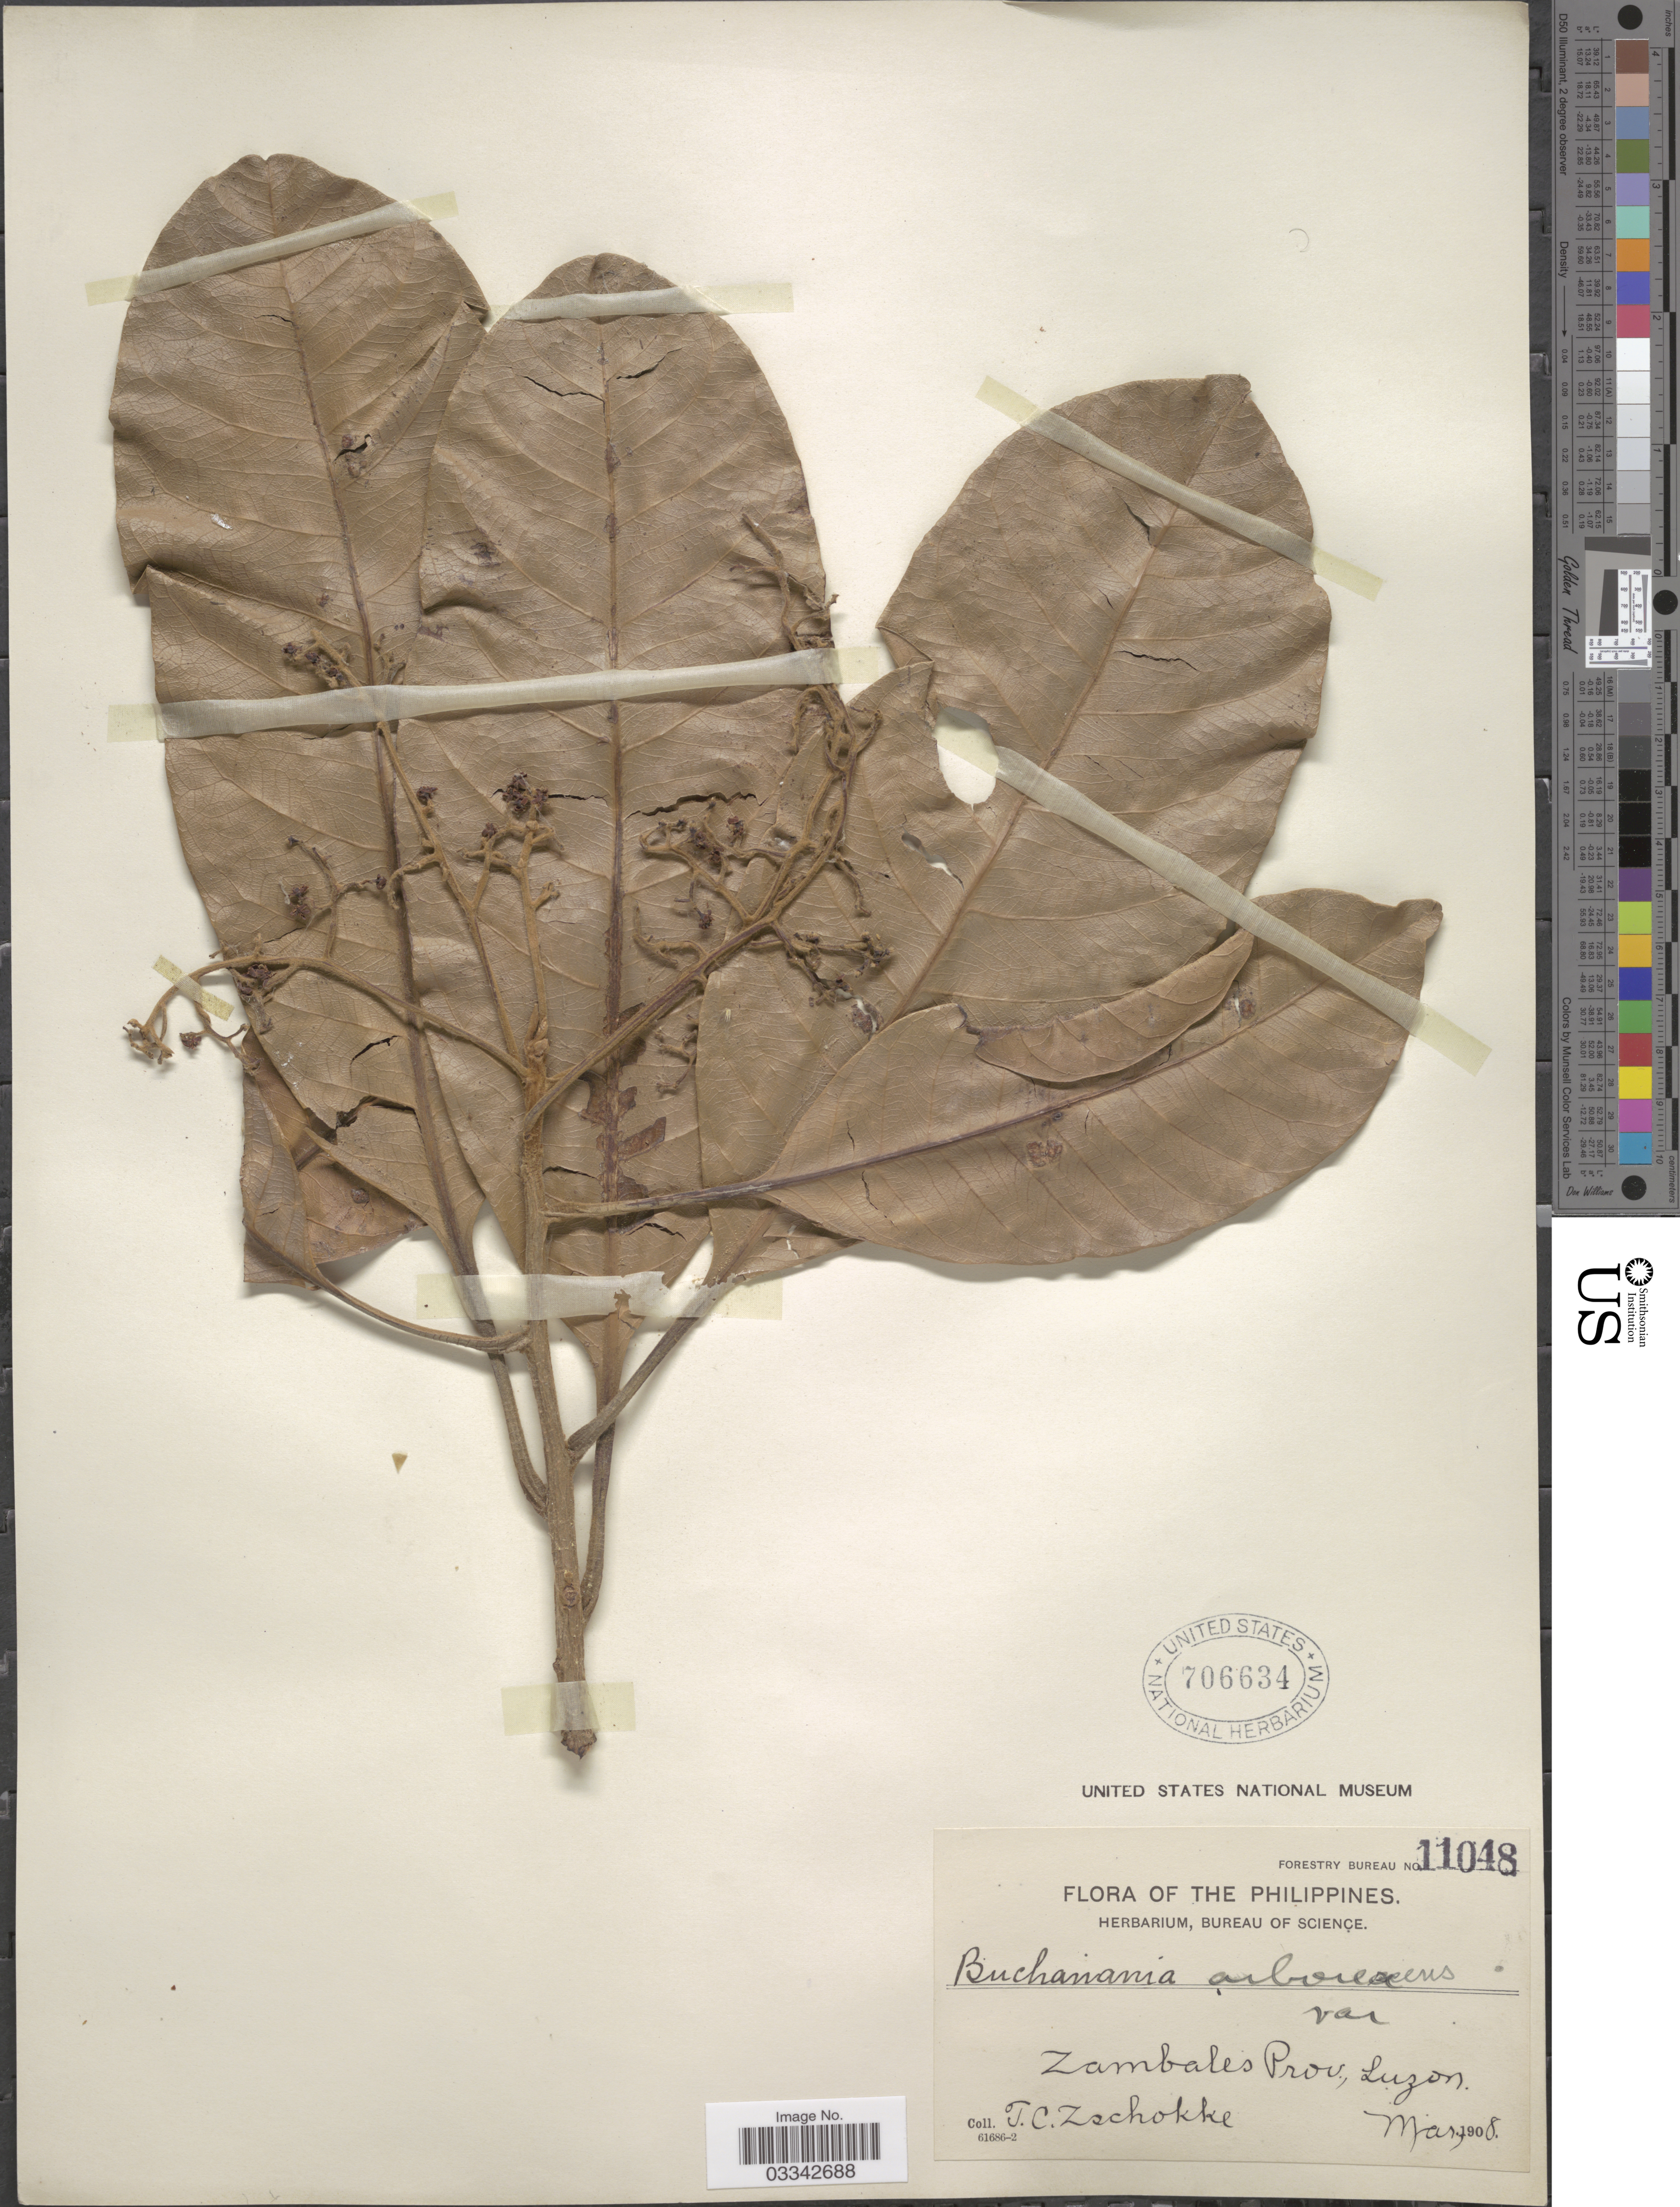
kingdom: Plantae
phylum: Tracheophyta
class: Magnoliopsida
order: Sapindales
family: Anacardiaceae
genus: Buchanania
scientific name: Buchanania arborescens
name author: (Blume) Blume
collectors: T. C. Zschokke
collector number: Forestry Bureau 11048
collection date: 1908-03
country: Philippines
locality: Zambales Prov., Luzon.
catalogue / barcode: US 706634